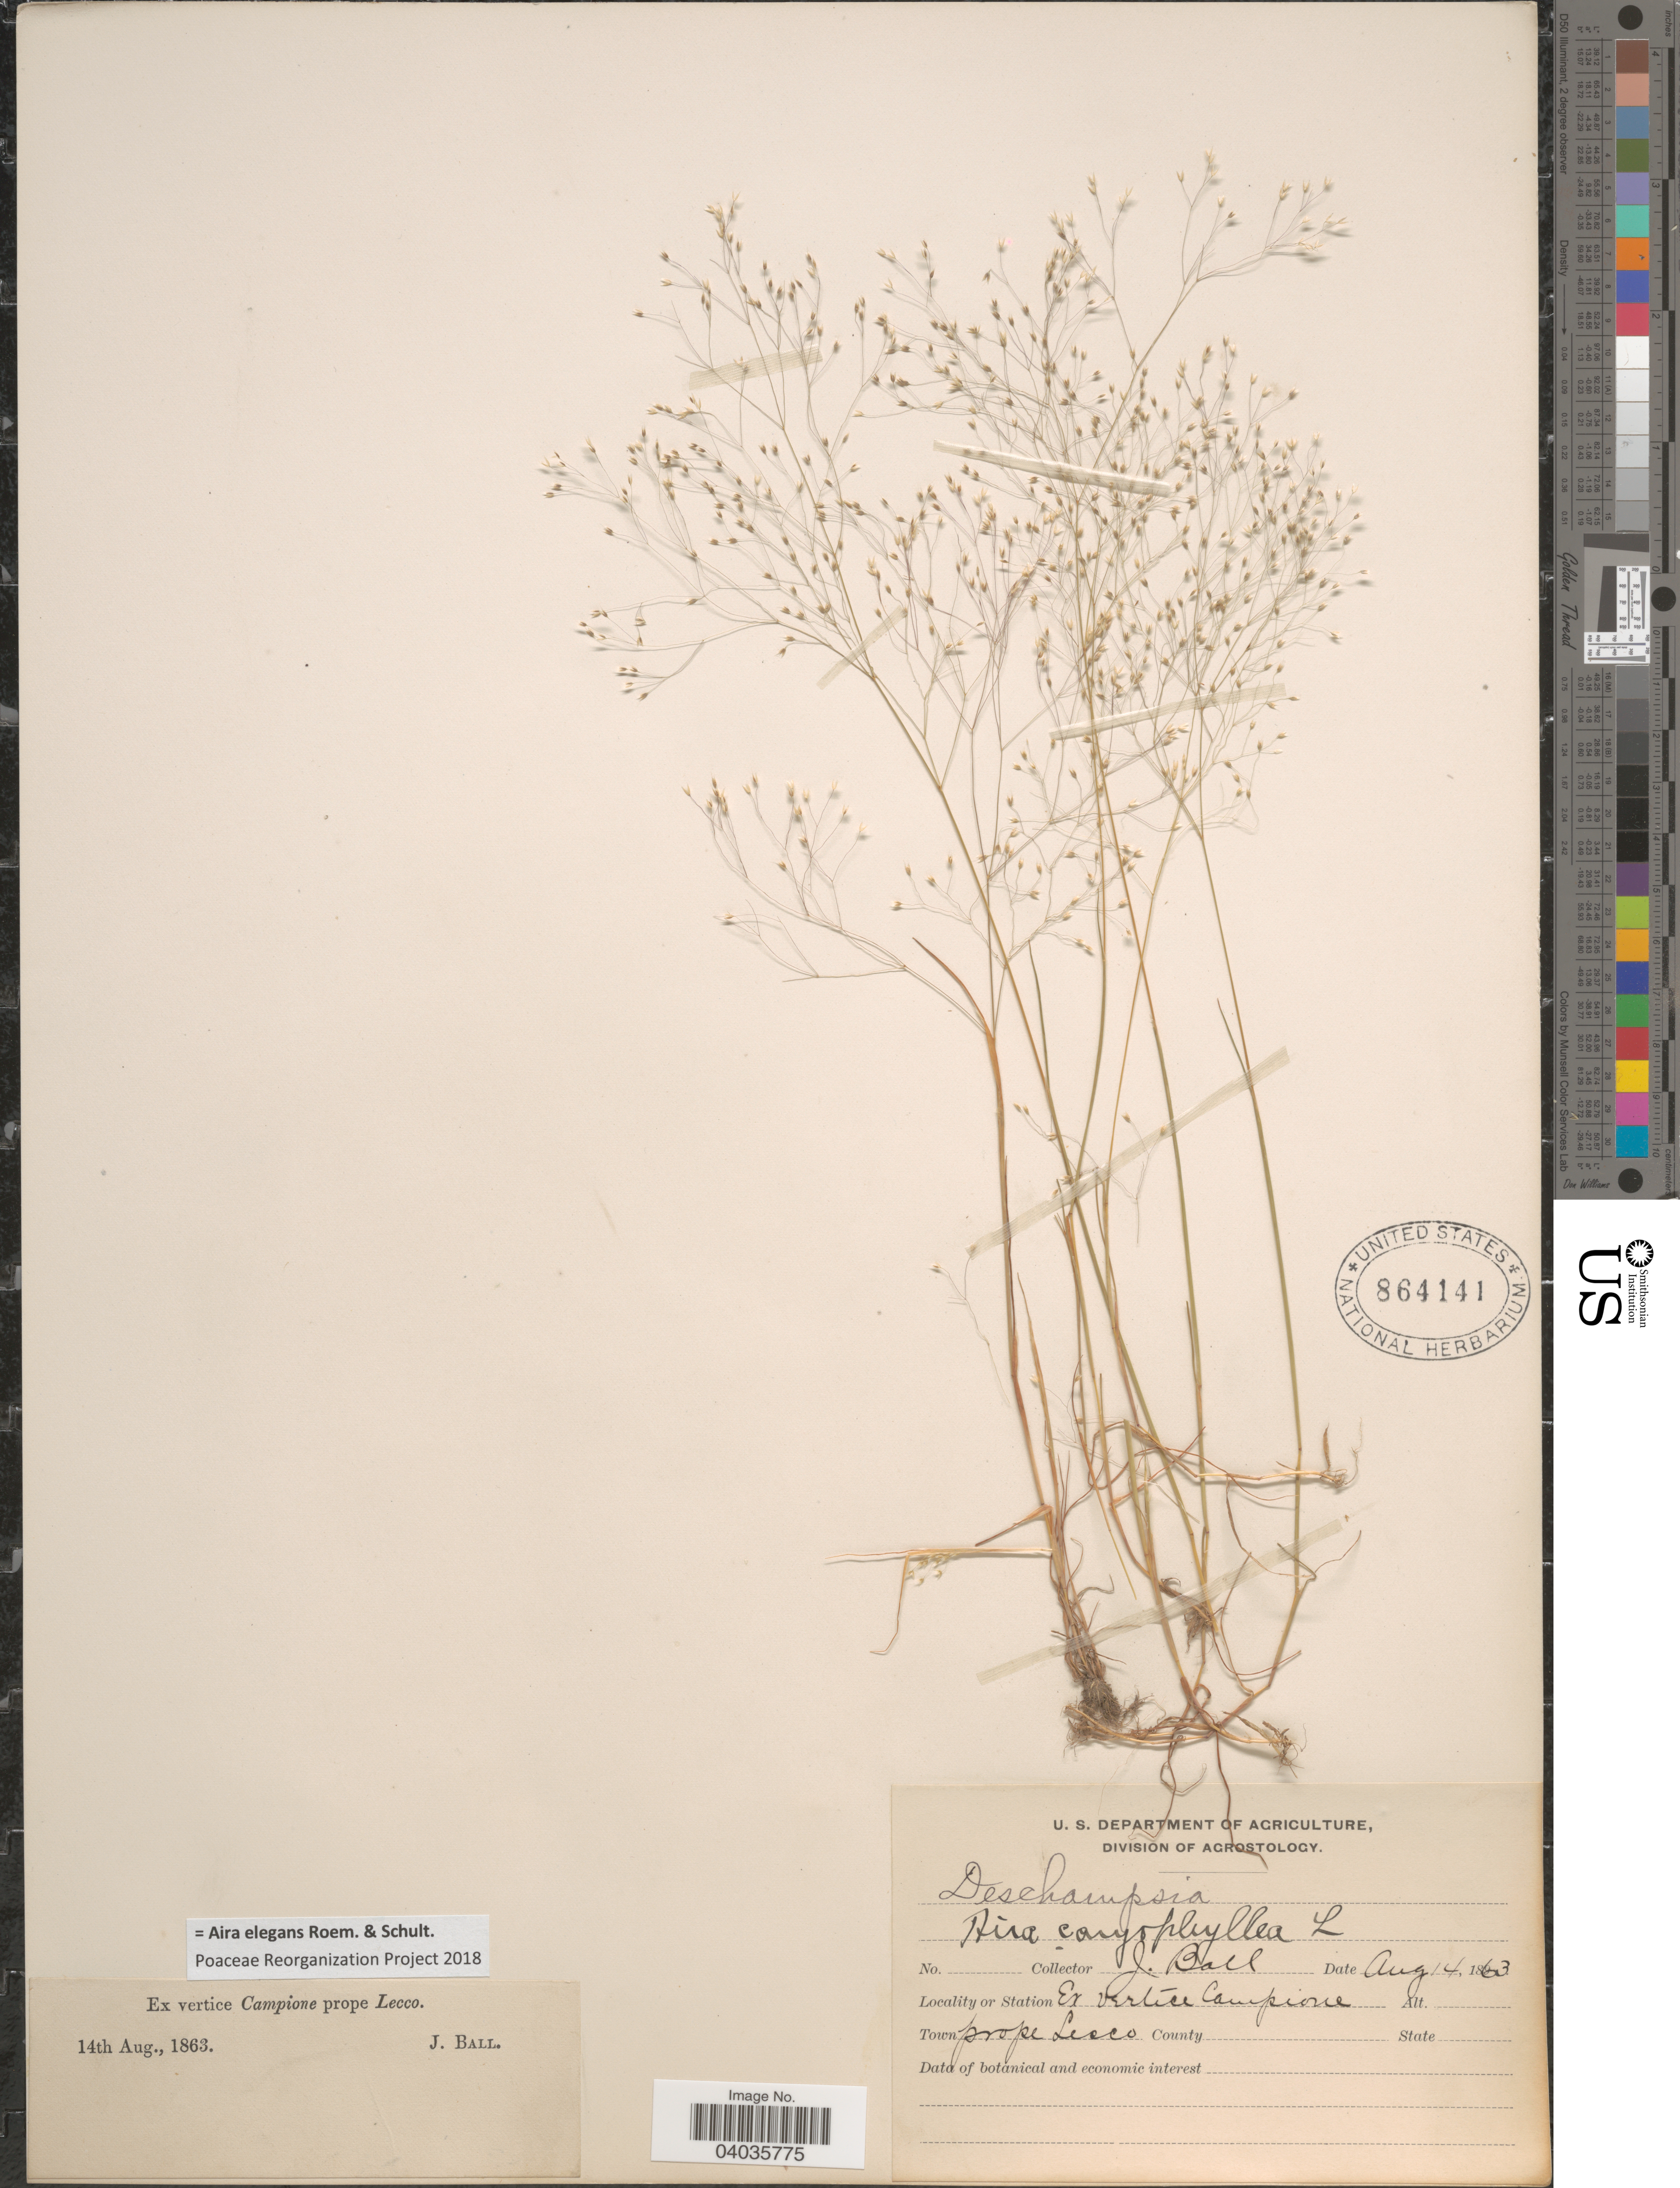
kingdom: Plantae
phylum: Tracheophyta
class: Liliopsida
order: Poales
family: Poaceae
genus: Aira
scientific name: Aira elegans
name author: L.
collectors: J. Ball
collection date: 1863-08-14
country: Italy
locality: Ex vertice Campione prope Lecco.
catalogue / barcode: US 864141